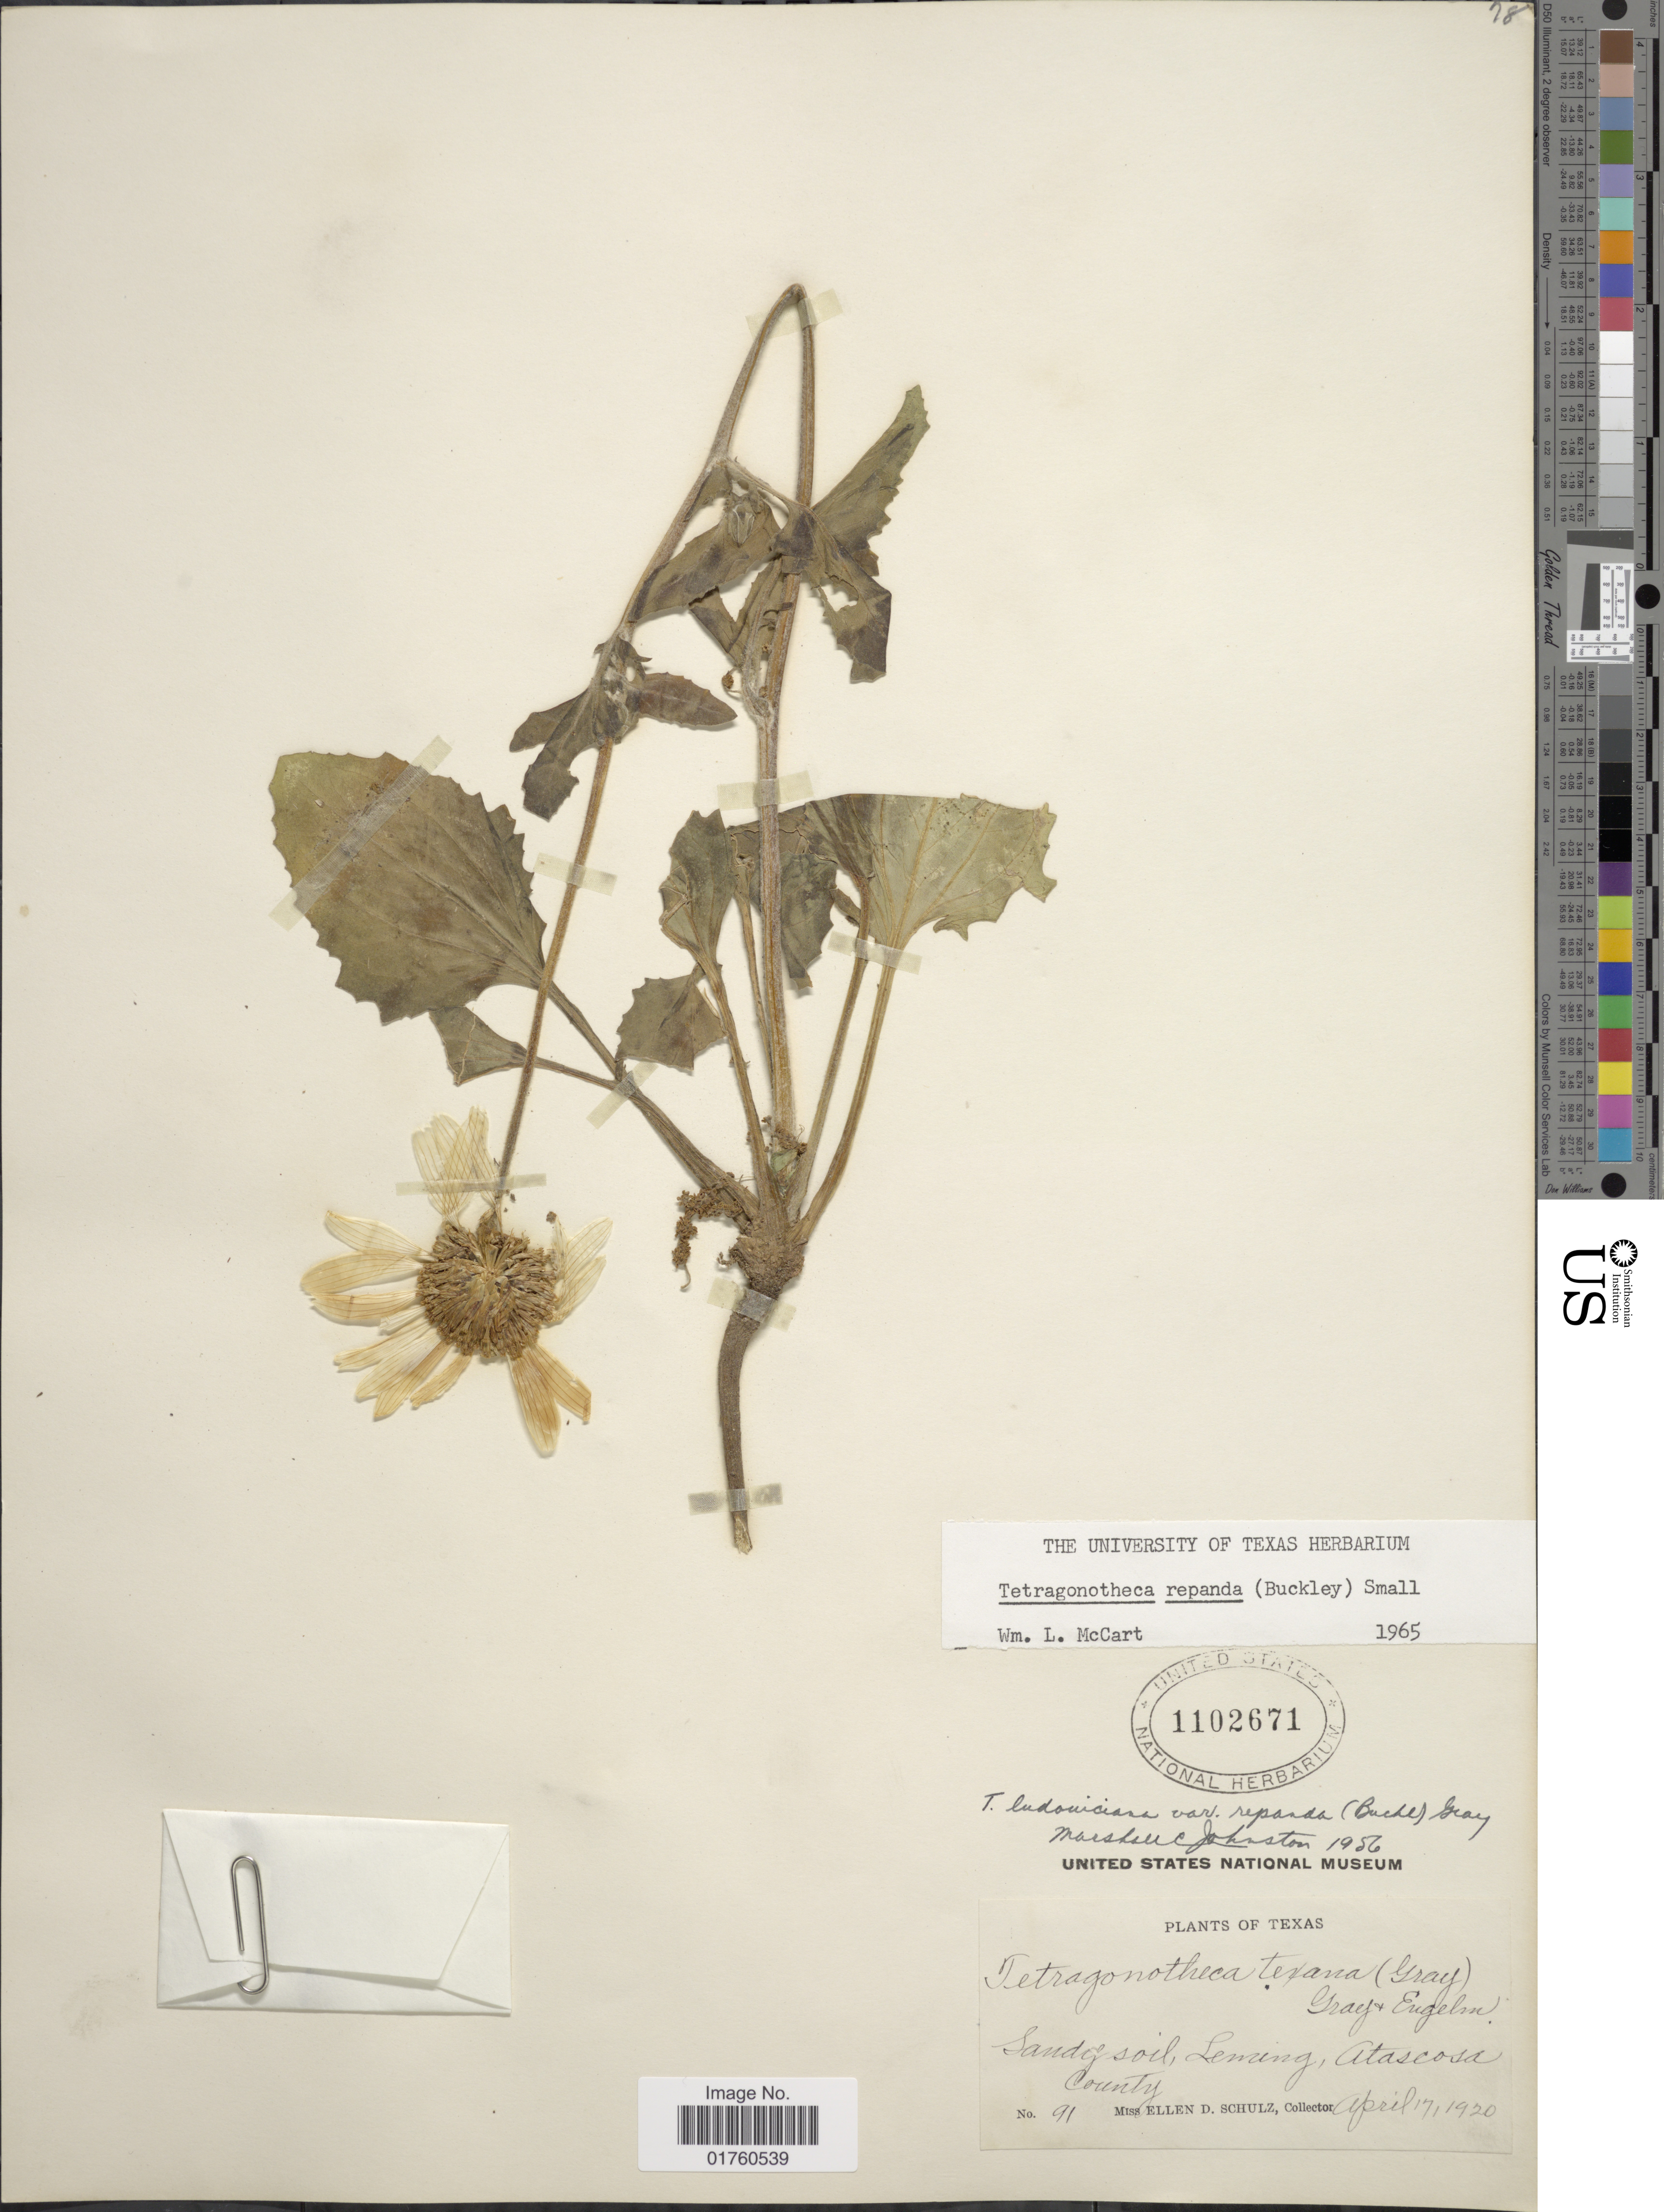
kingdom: Plantae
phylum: Tracheophyta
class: Magnoliopsida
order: Asterales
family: Asteraceae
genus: Tetragonotheca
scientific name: Tetragonotheca repanda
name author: (Buckley) Small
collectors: E. D. Schulz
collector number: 91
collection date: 1920-04-17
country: United States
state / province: Texas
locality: Leming, Atascosa County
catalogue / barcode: US 1102671